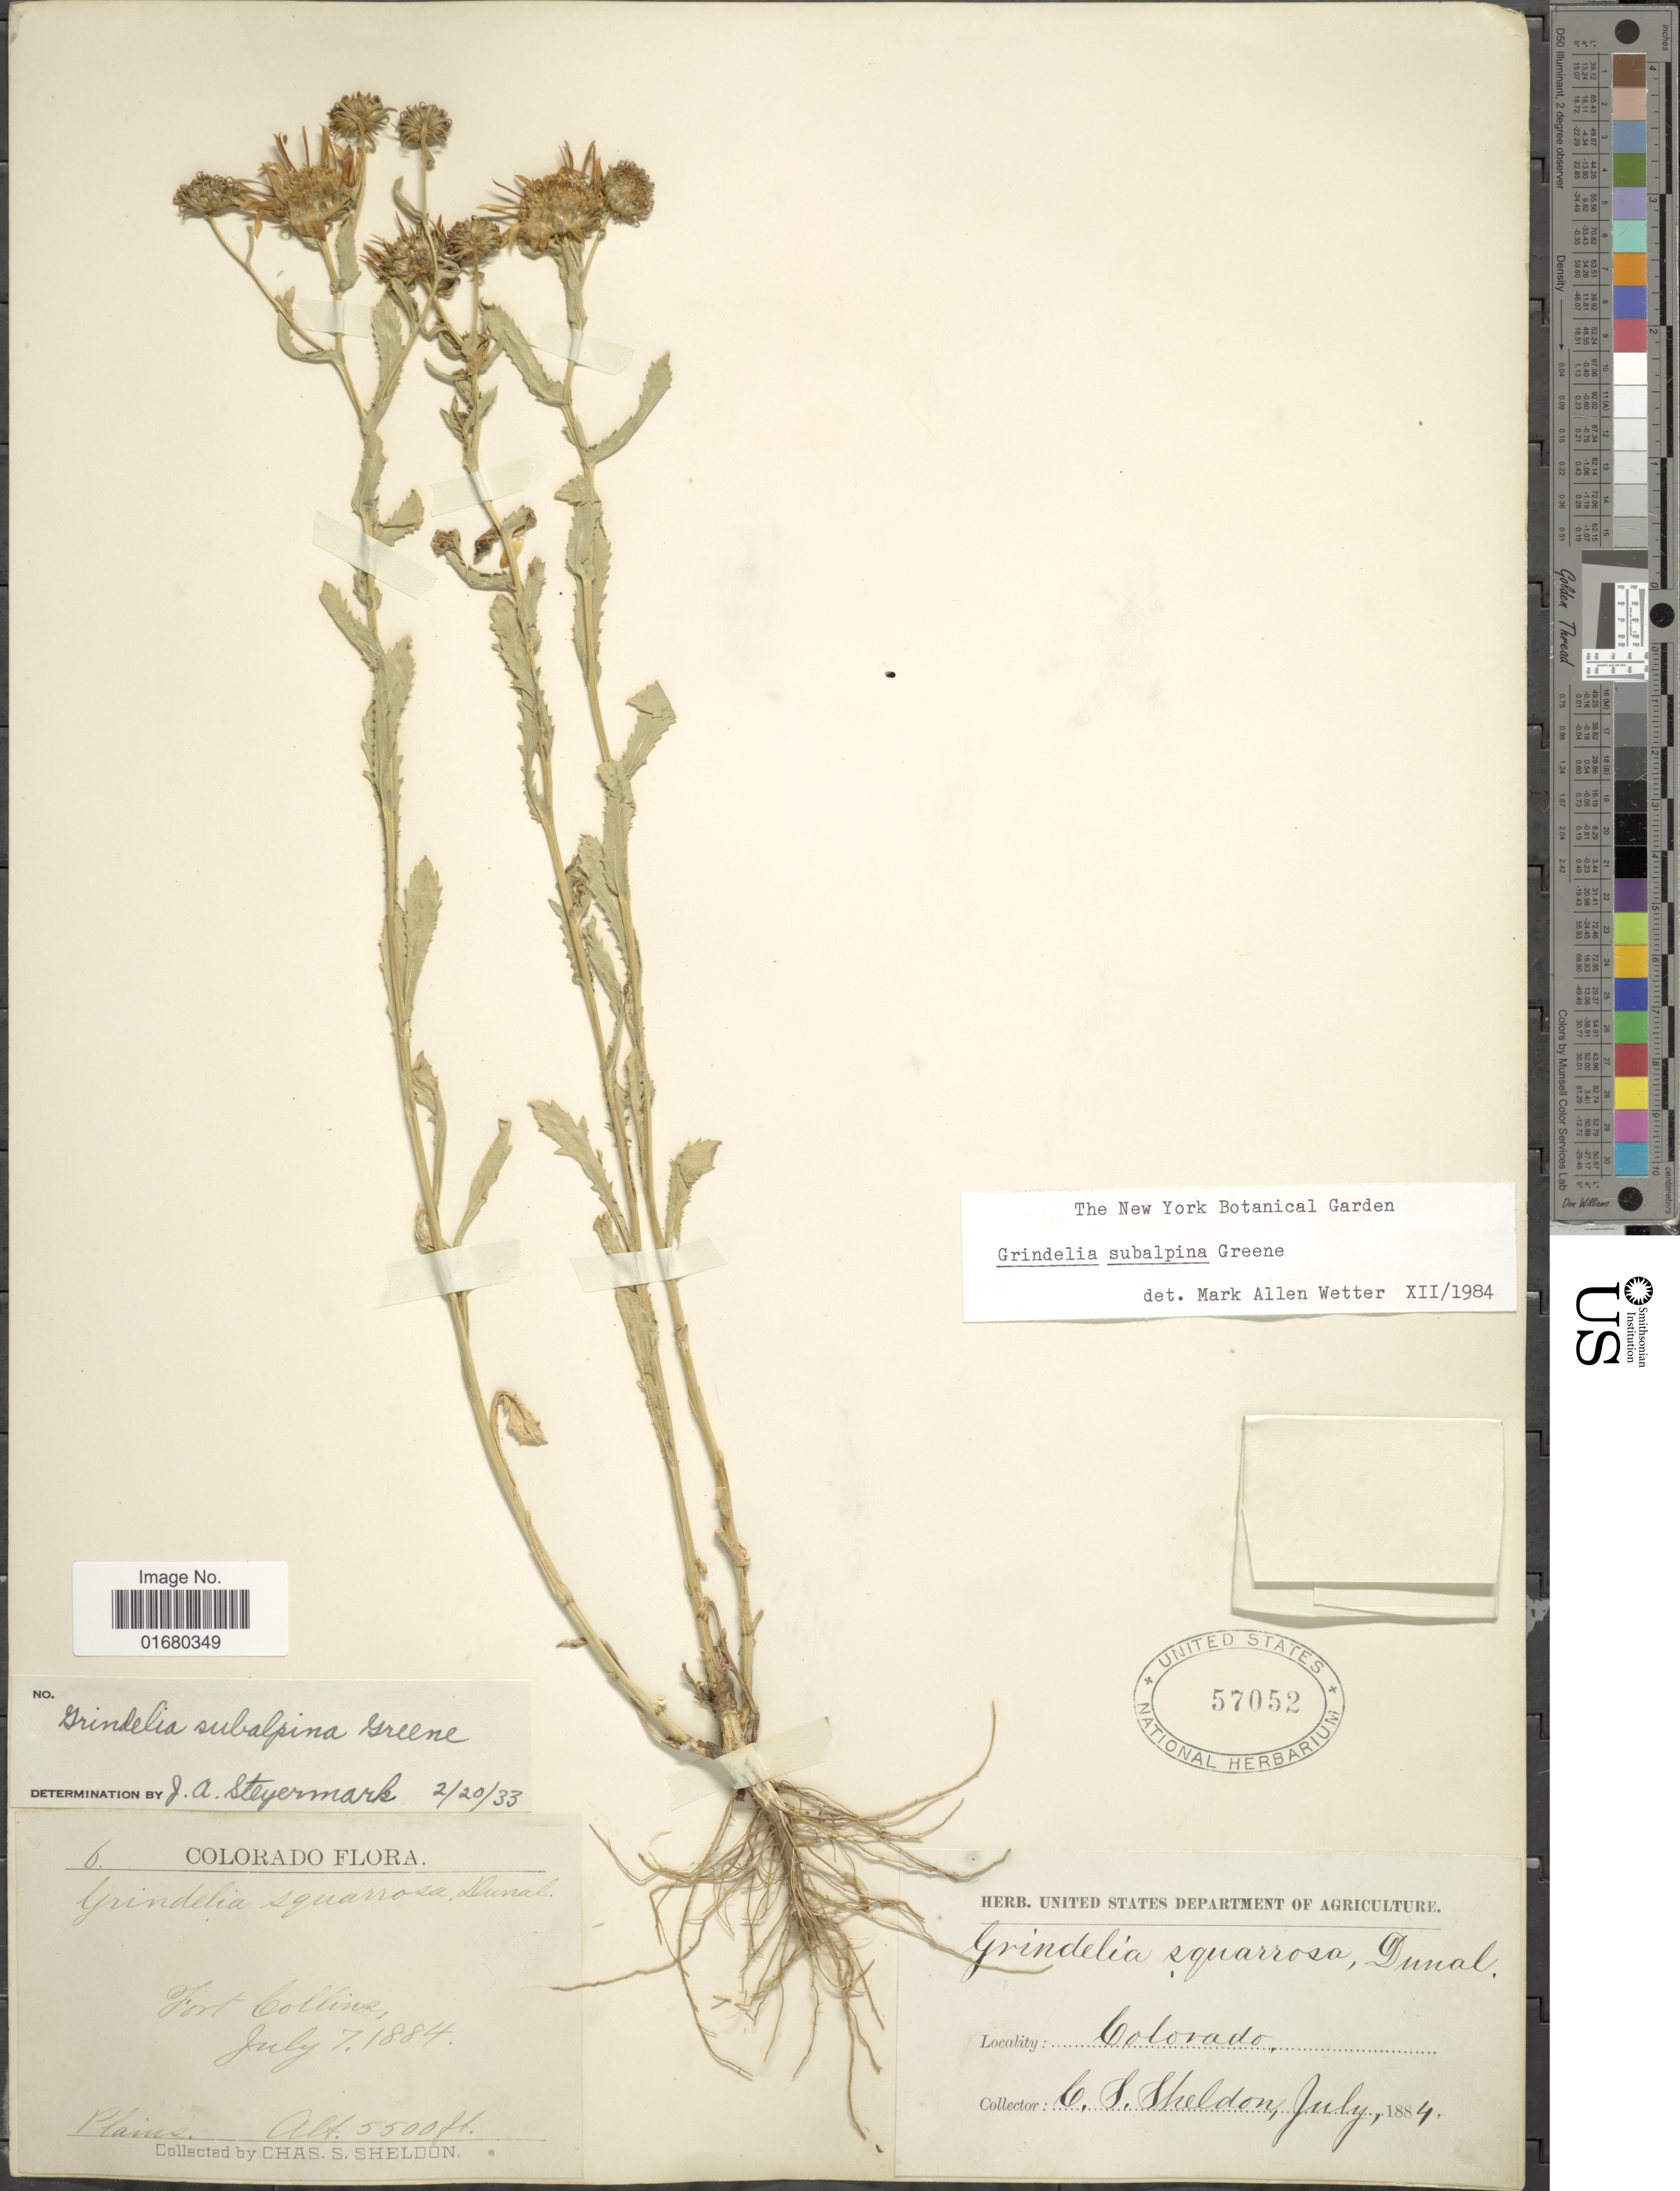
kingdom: Plantae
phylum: Tracheophyta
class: Magnoliopsida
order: Asterales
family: Asteraceae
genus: Grindelia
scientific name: Grindelia subalpina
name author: S.W. Greene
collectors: C. S. Sheldon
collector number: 6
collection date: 1884-07-07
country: United States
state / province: Colorado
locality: Fort Collins, Plains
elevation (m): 1676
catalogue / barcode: US 57052